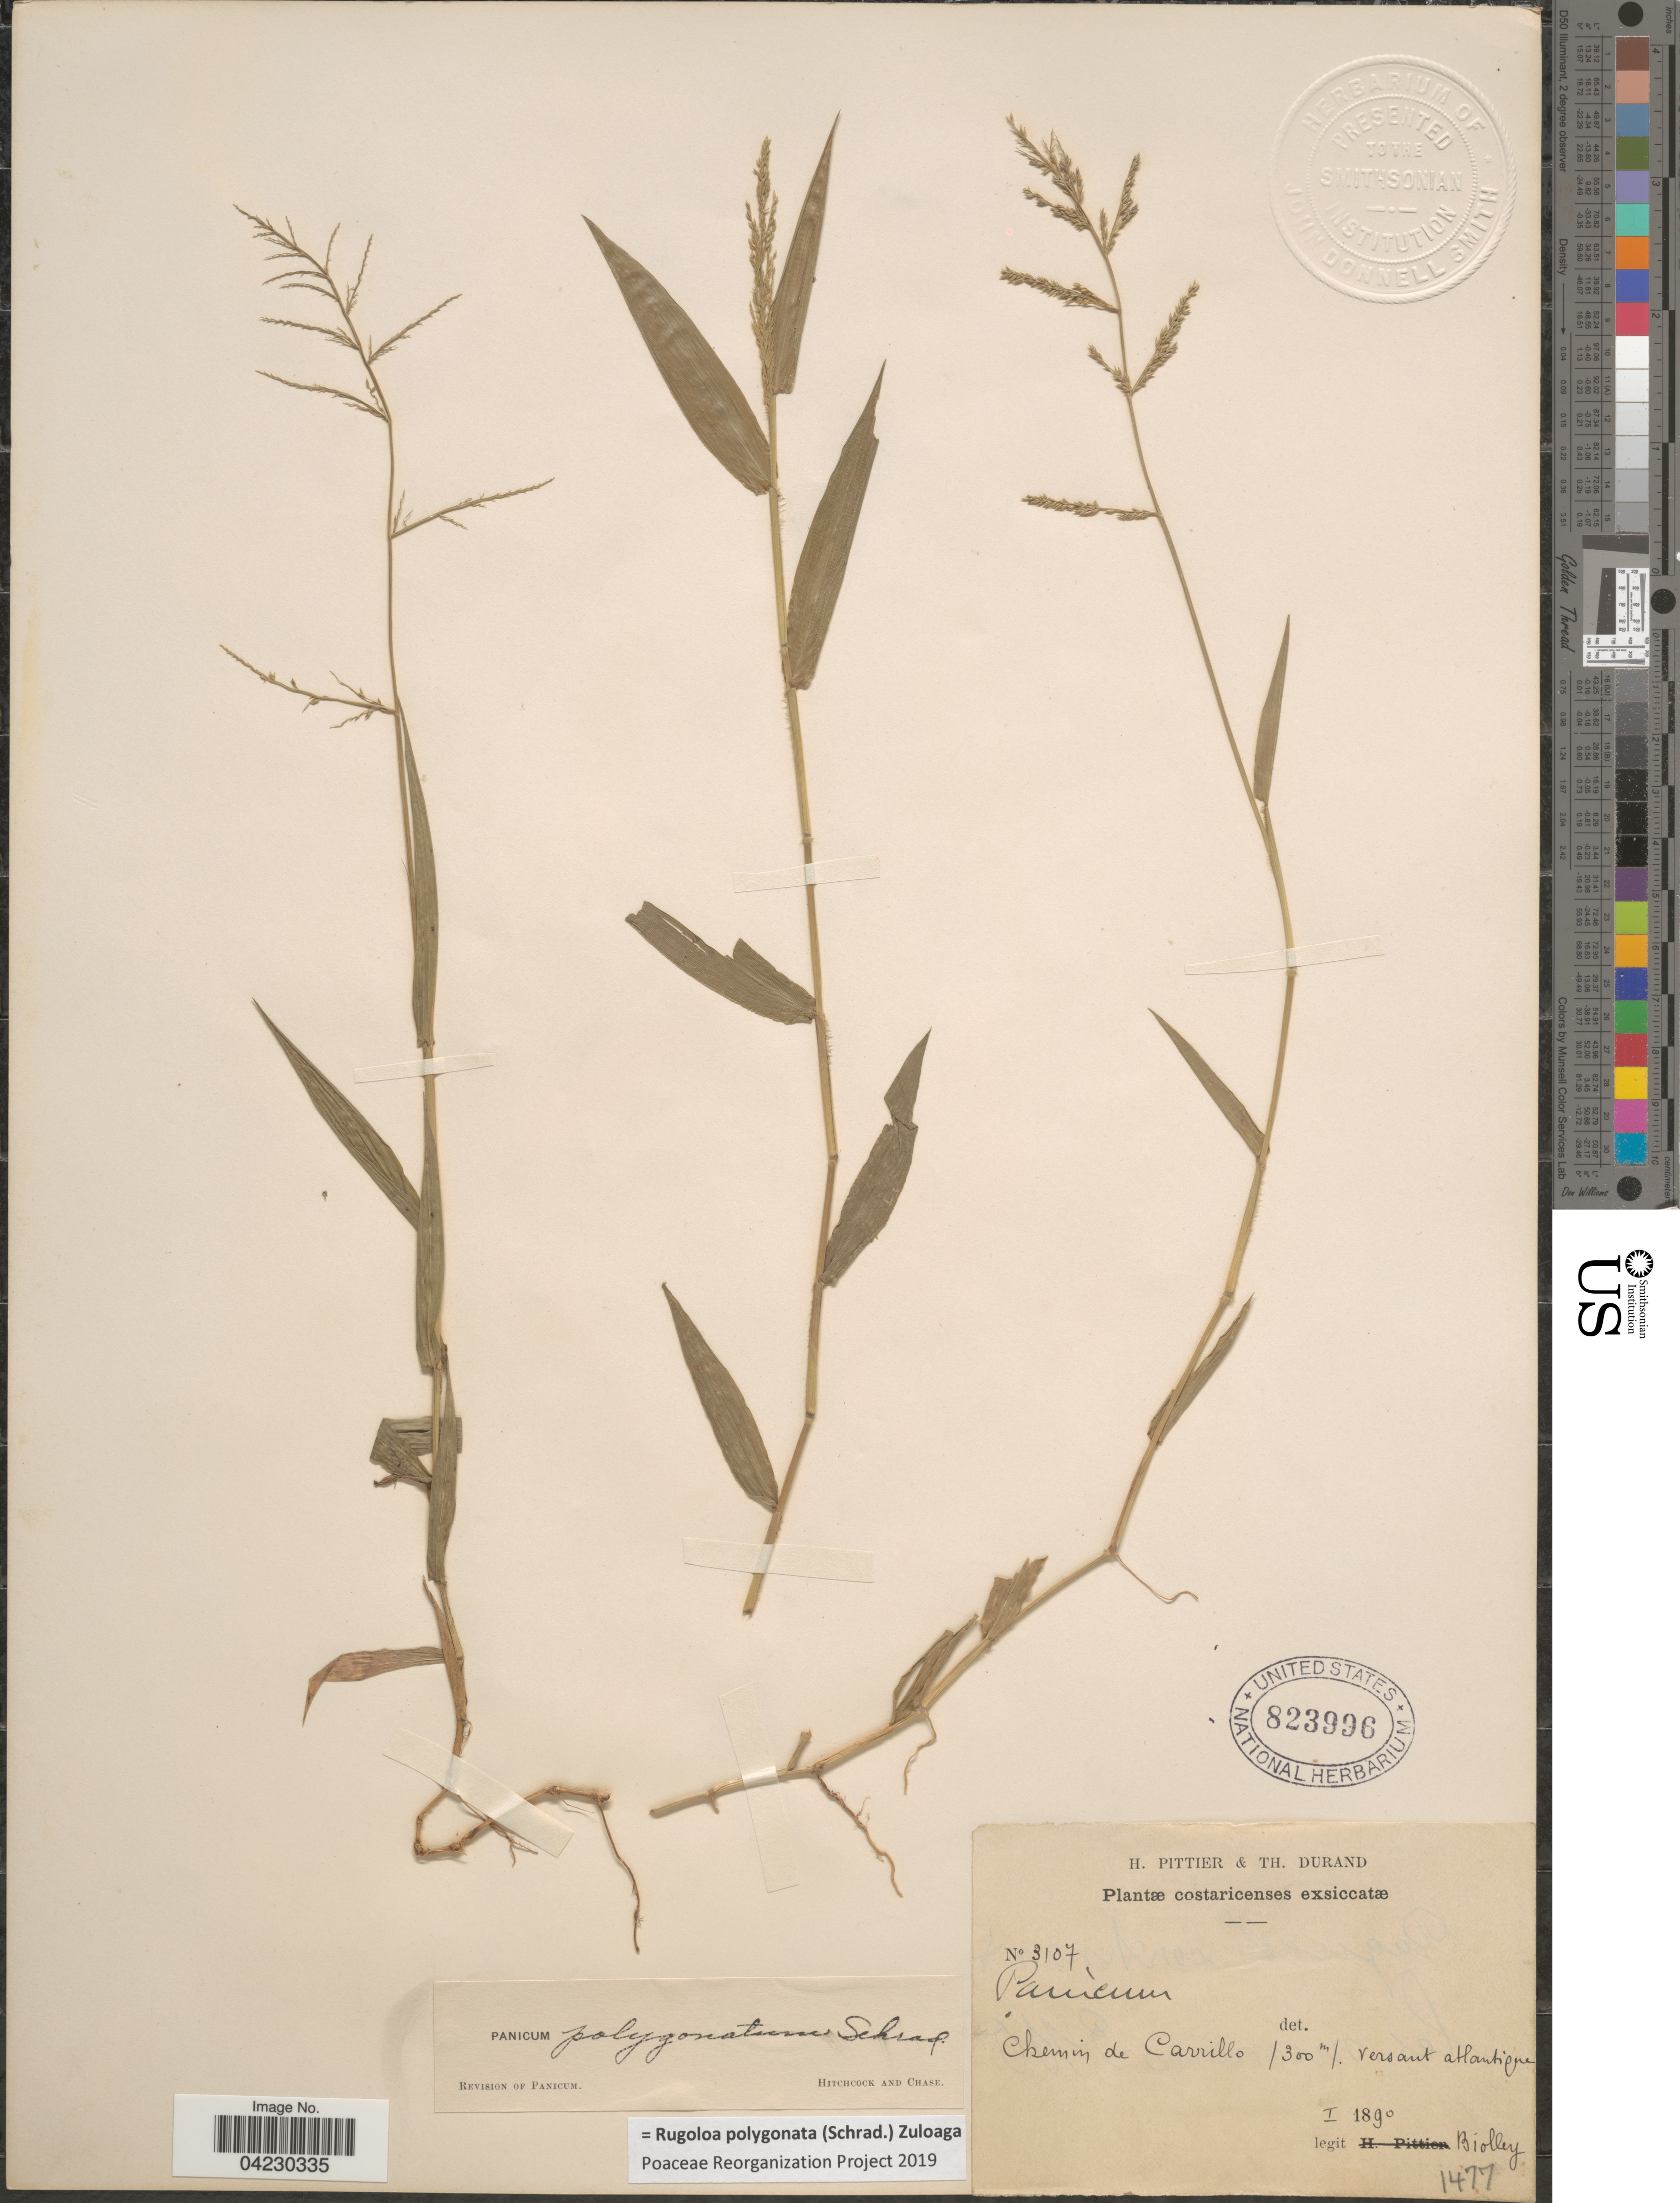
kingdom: Plantae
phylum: Tracheophyta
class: Liliopsida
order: Poales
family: Poaceae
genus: Rugoloa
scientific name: Rugoloa polygonata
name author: (Schrad.) Zuloaga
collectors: Biolley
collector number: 3107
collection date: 1890-01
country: Costa Rica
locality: Chemin de Carrillo. Versant atlantique.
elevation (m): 300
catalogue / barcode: US 823996